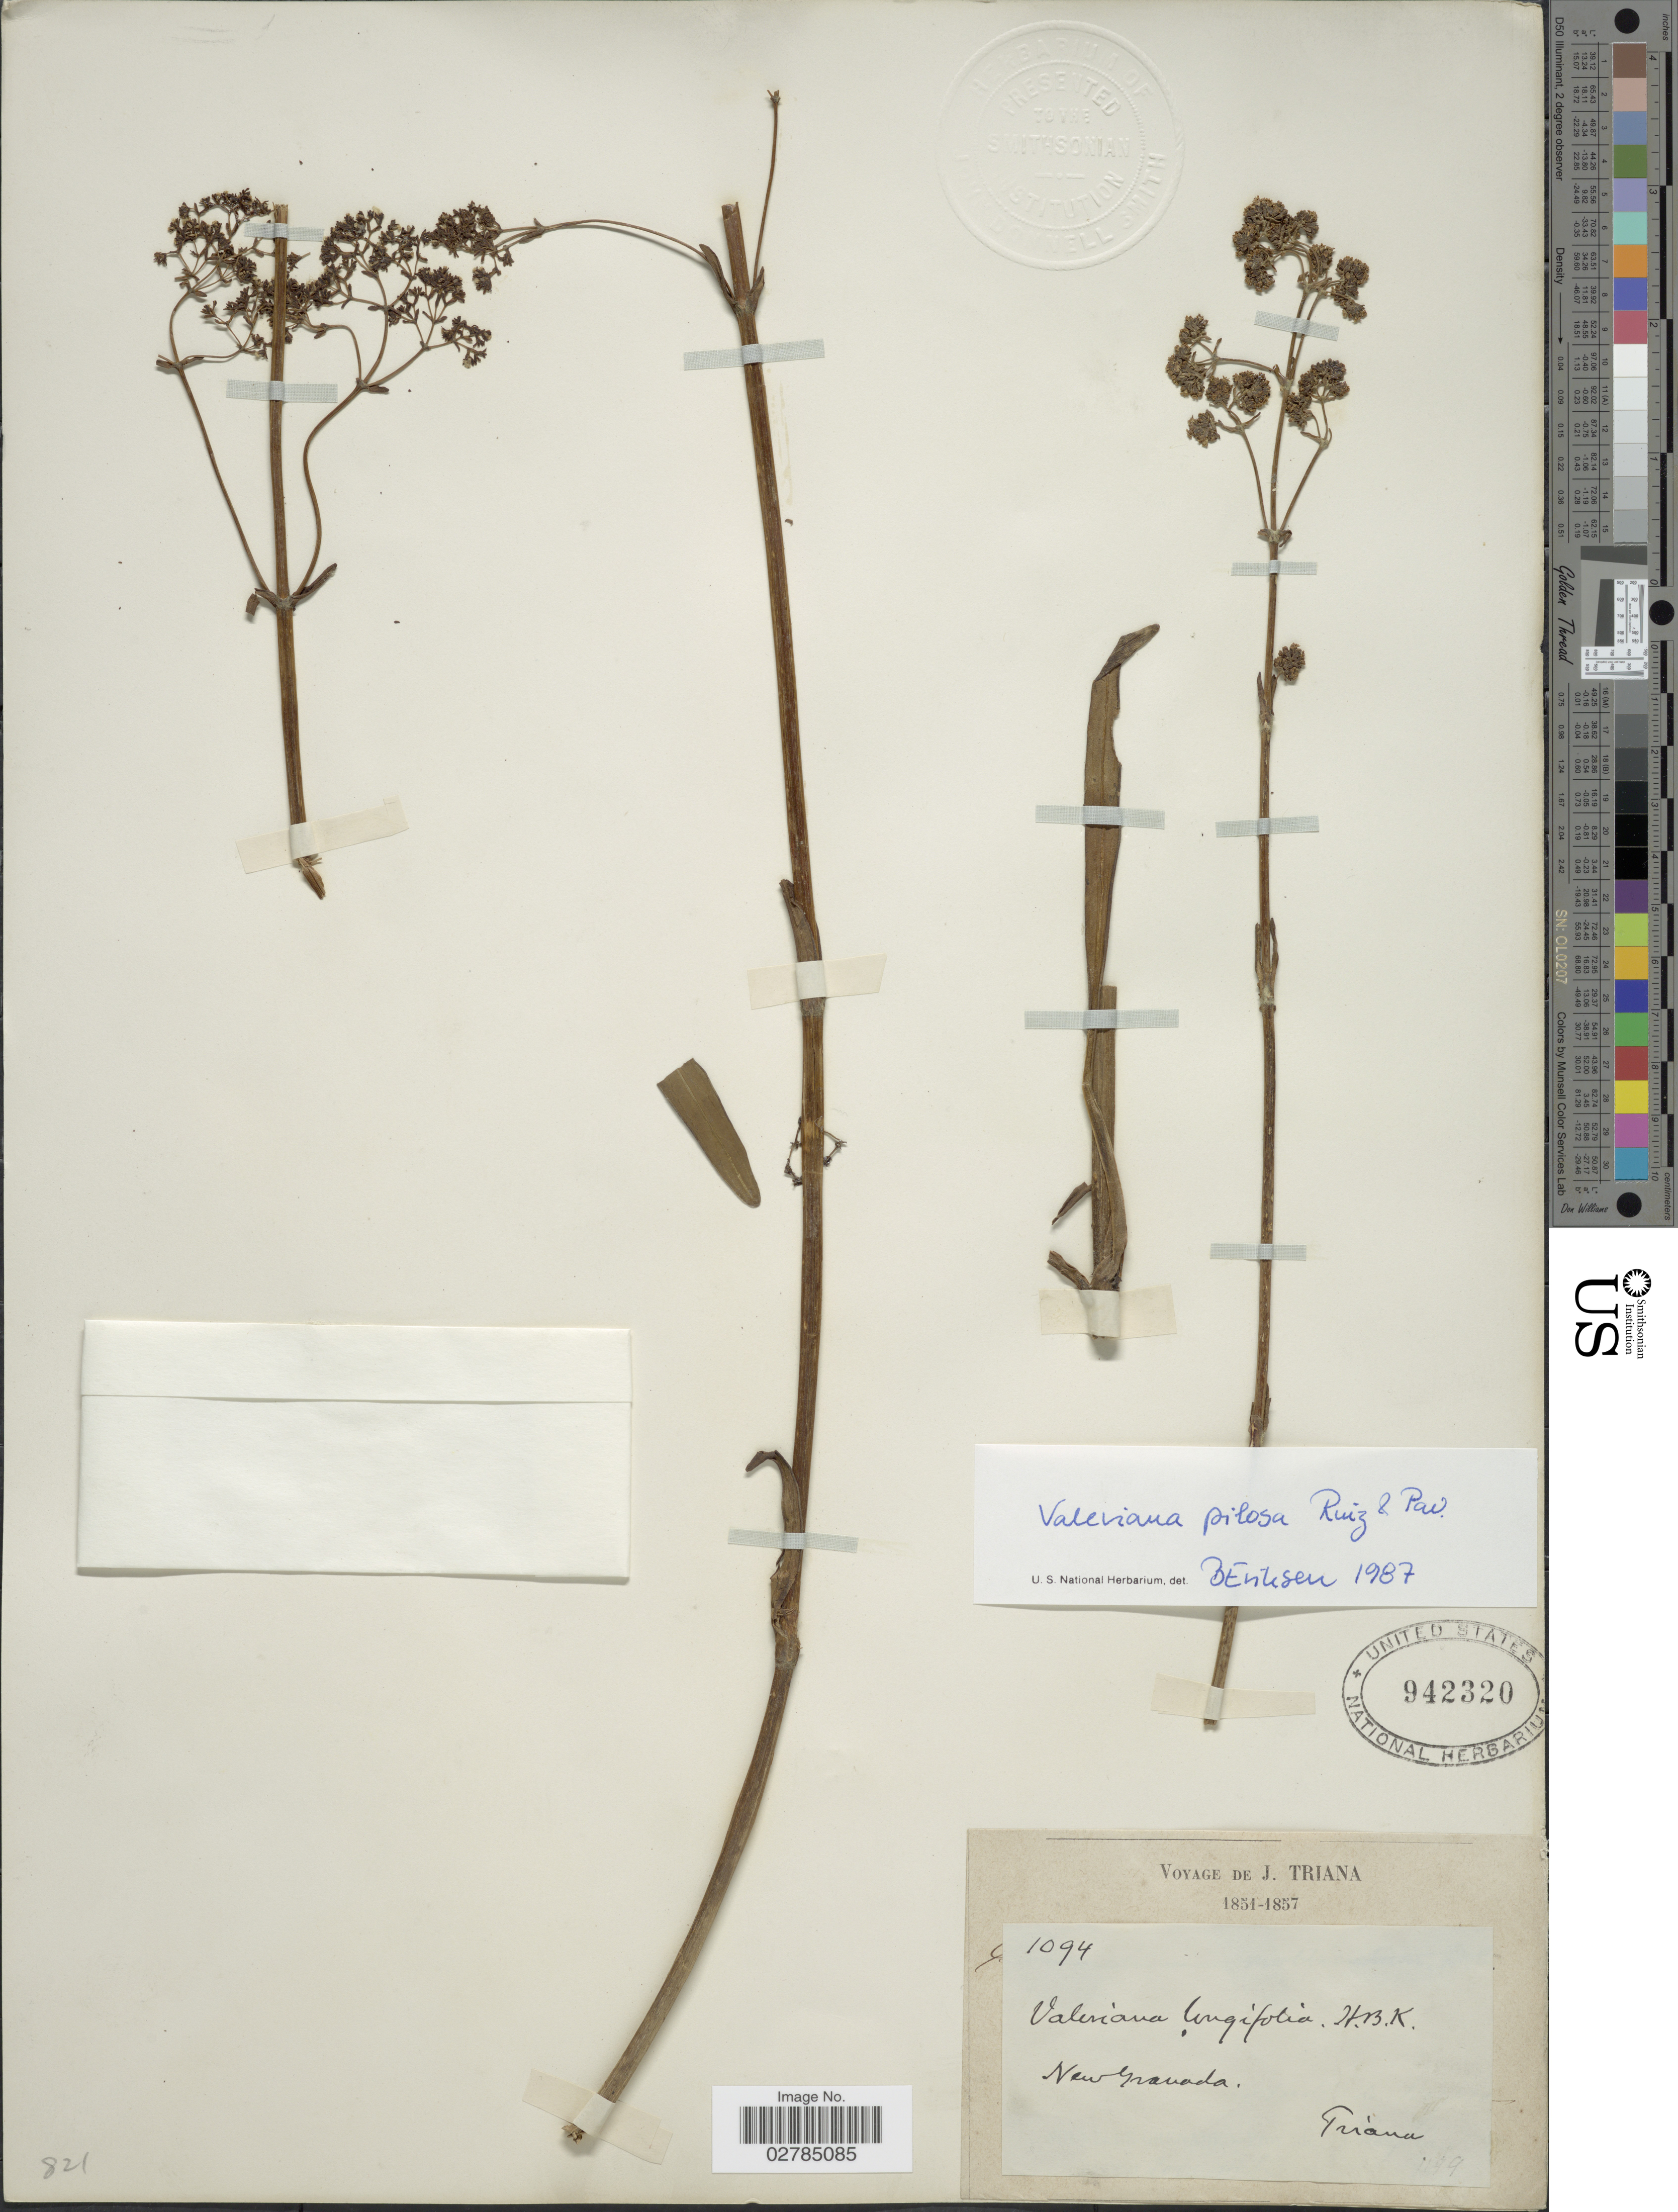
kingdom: Plantae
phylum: Tracheophyta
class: Magnoliopsida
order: Dipsacales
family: Caprifoliaceae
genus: Valeriana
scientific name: Valeriana pilosa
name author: Ruiz & Pav.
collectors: J. Triana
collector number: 1094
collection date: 1851/1857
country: Colombia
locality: New Granada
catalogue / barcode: US 942320